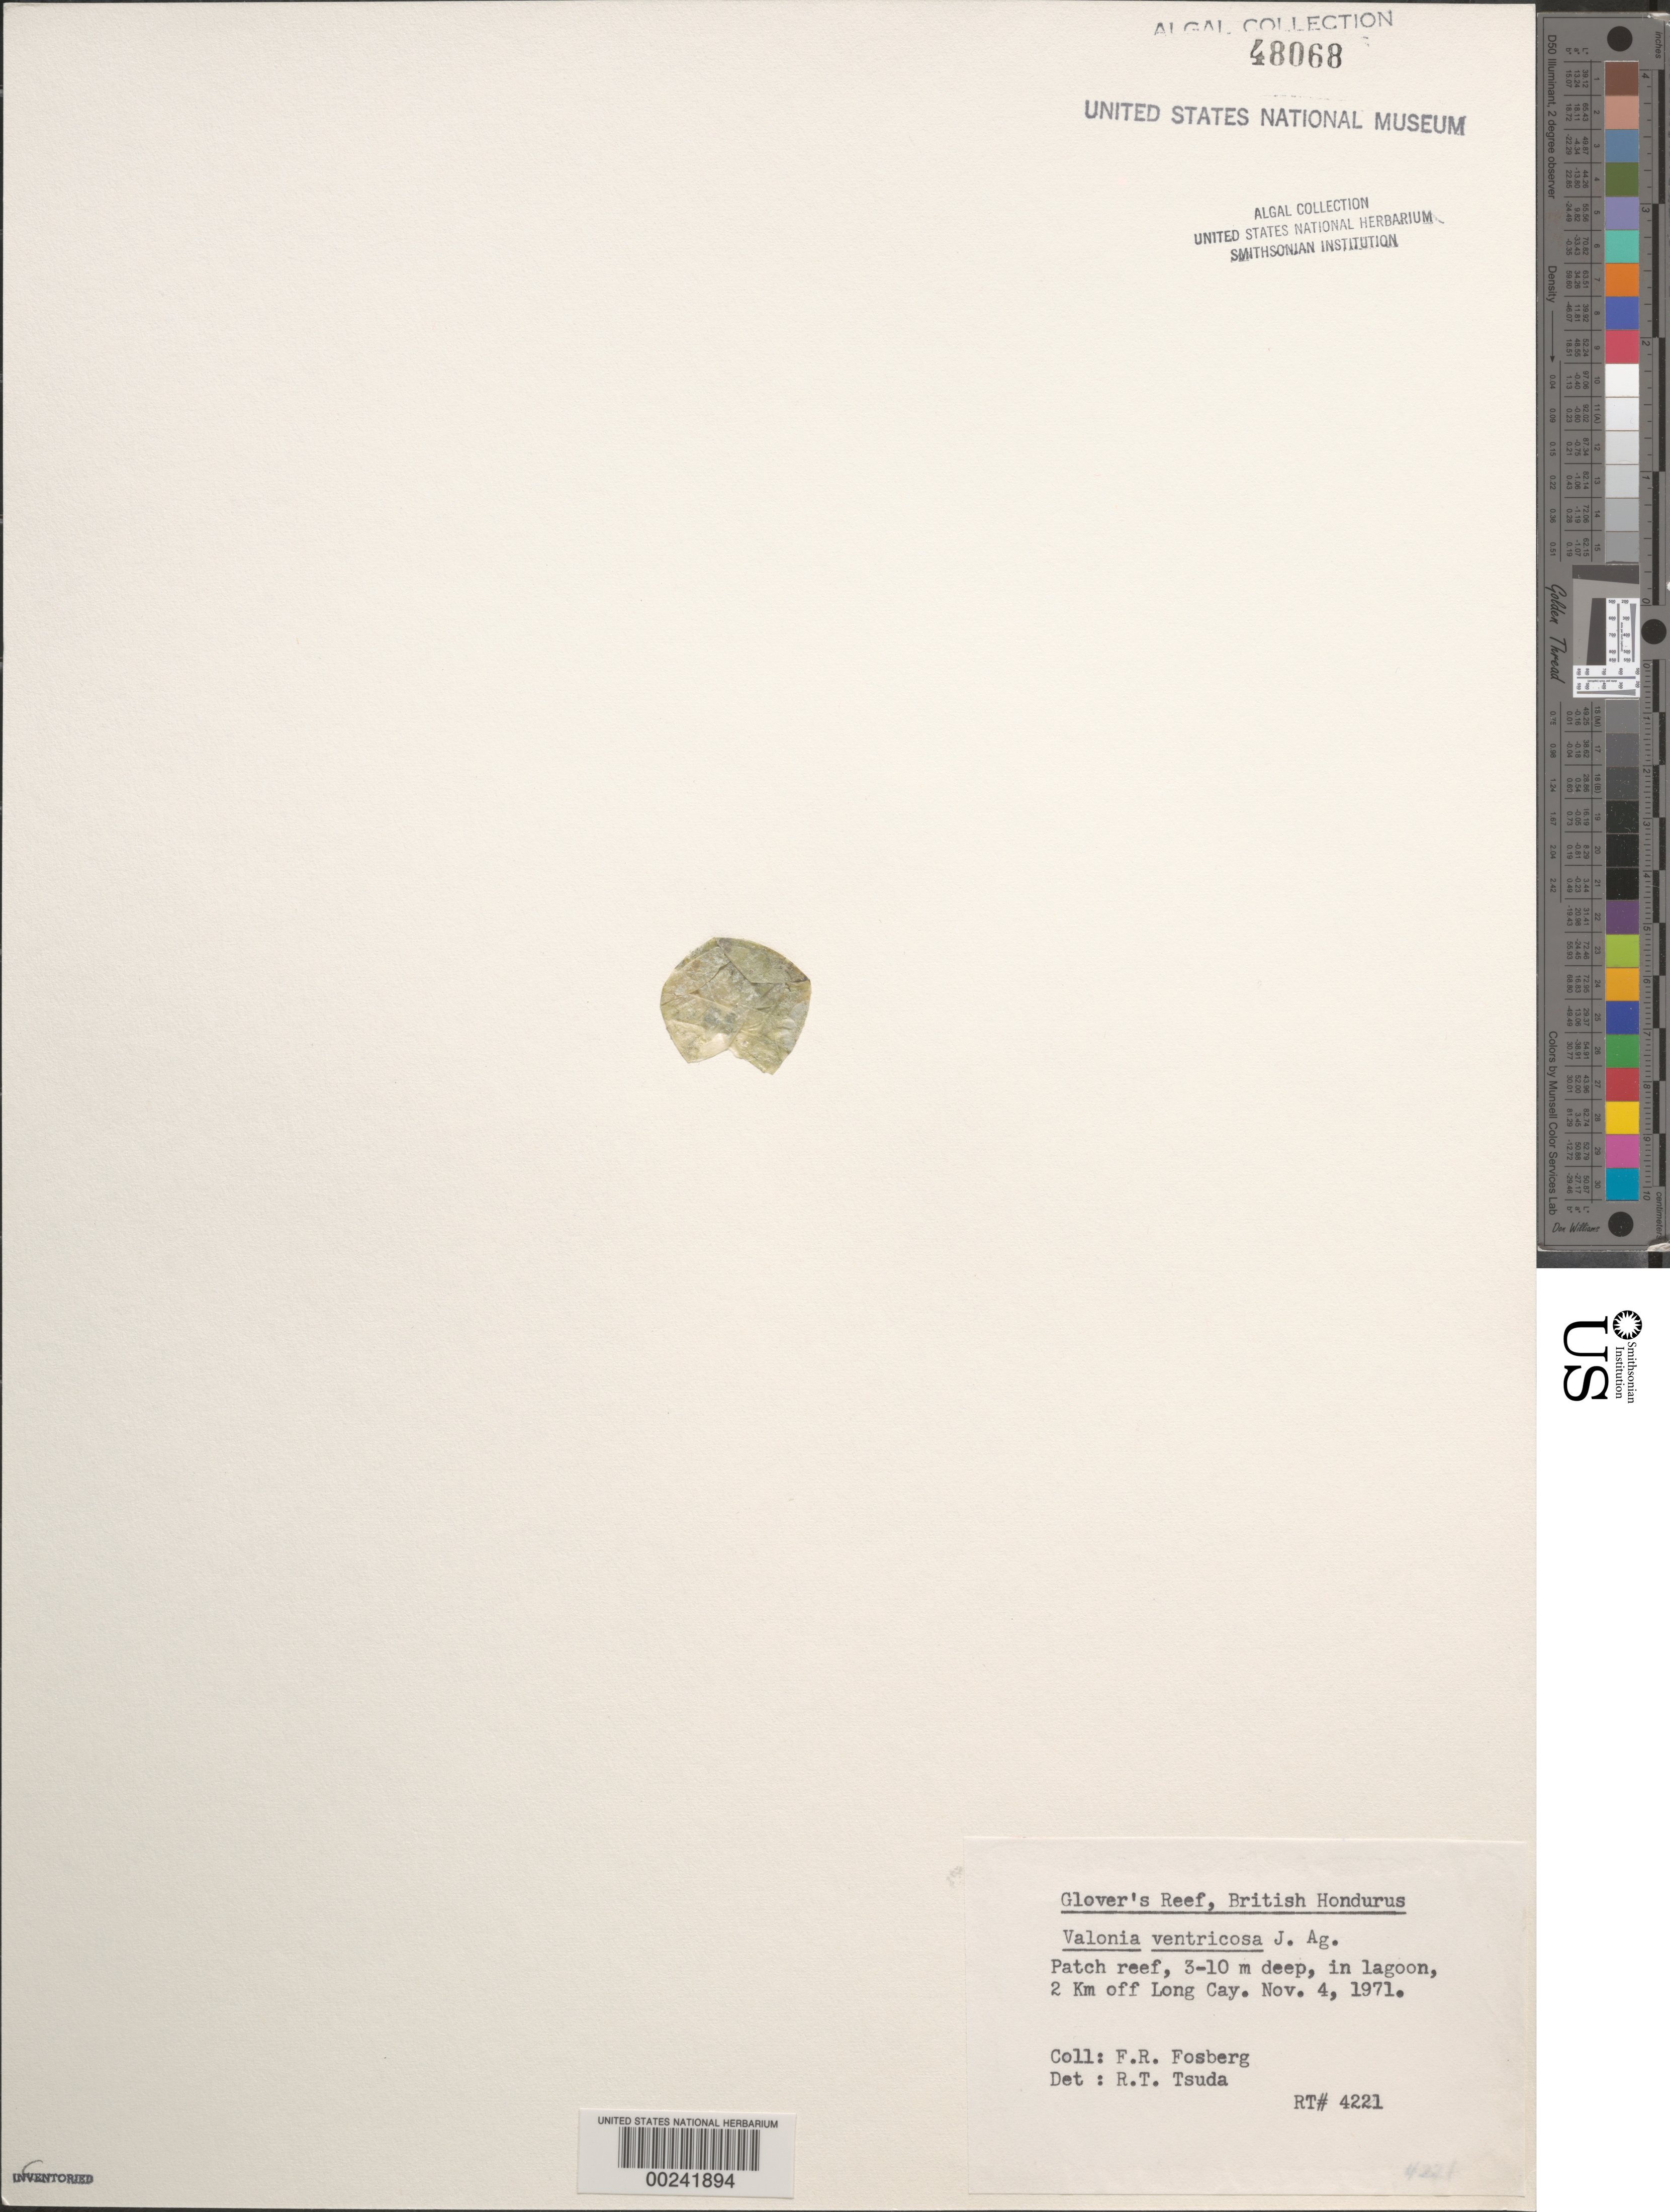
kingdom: Plantae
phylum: Chlorophyta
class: Ulvophyceae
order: Siphonocladales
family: Valoniaceae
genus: Valonia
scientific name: Valonia ventricosa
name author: J. Agardh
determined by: Tsuda, R. T.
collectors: F. R. Fosberg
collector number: Rt 4221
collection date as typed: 04 Nov 1971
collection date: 1971-11-04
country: Belize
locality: Glover's Reef, off Long Cay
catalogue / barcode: US 48068